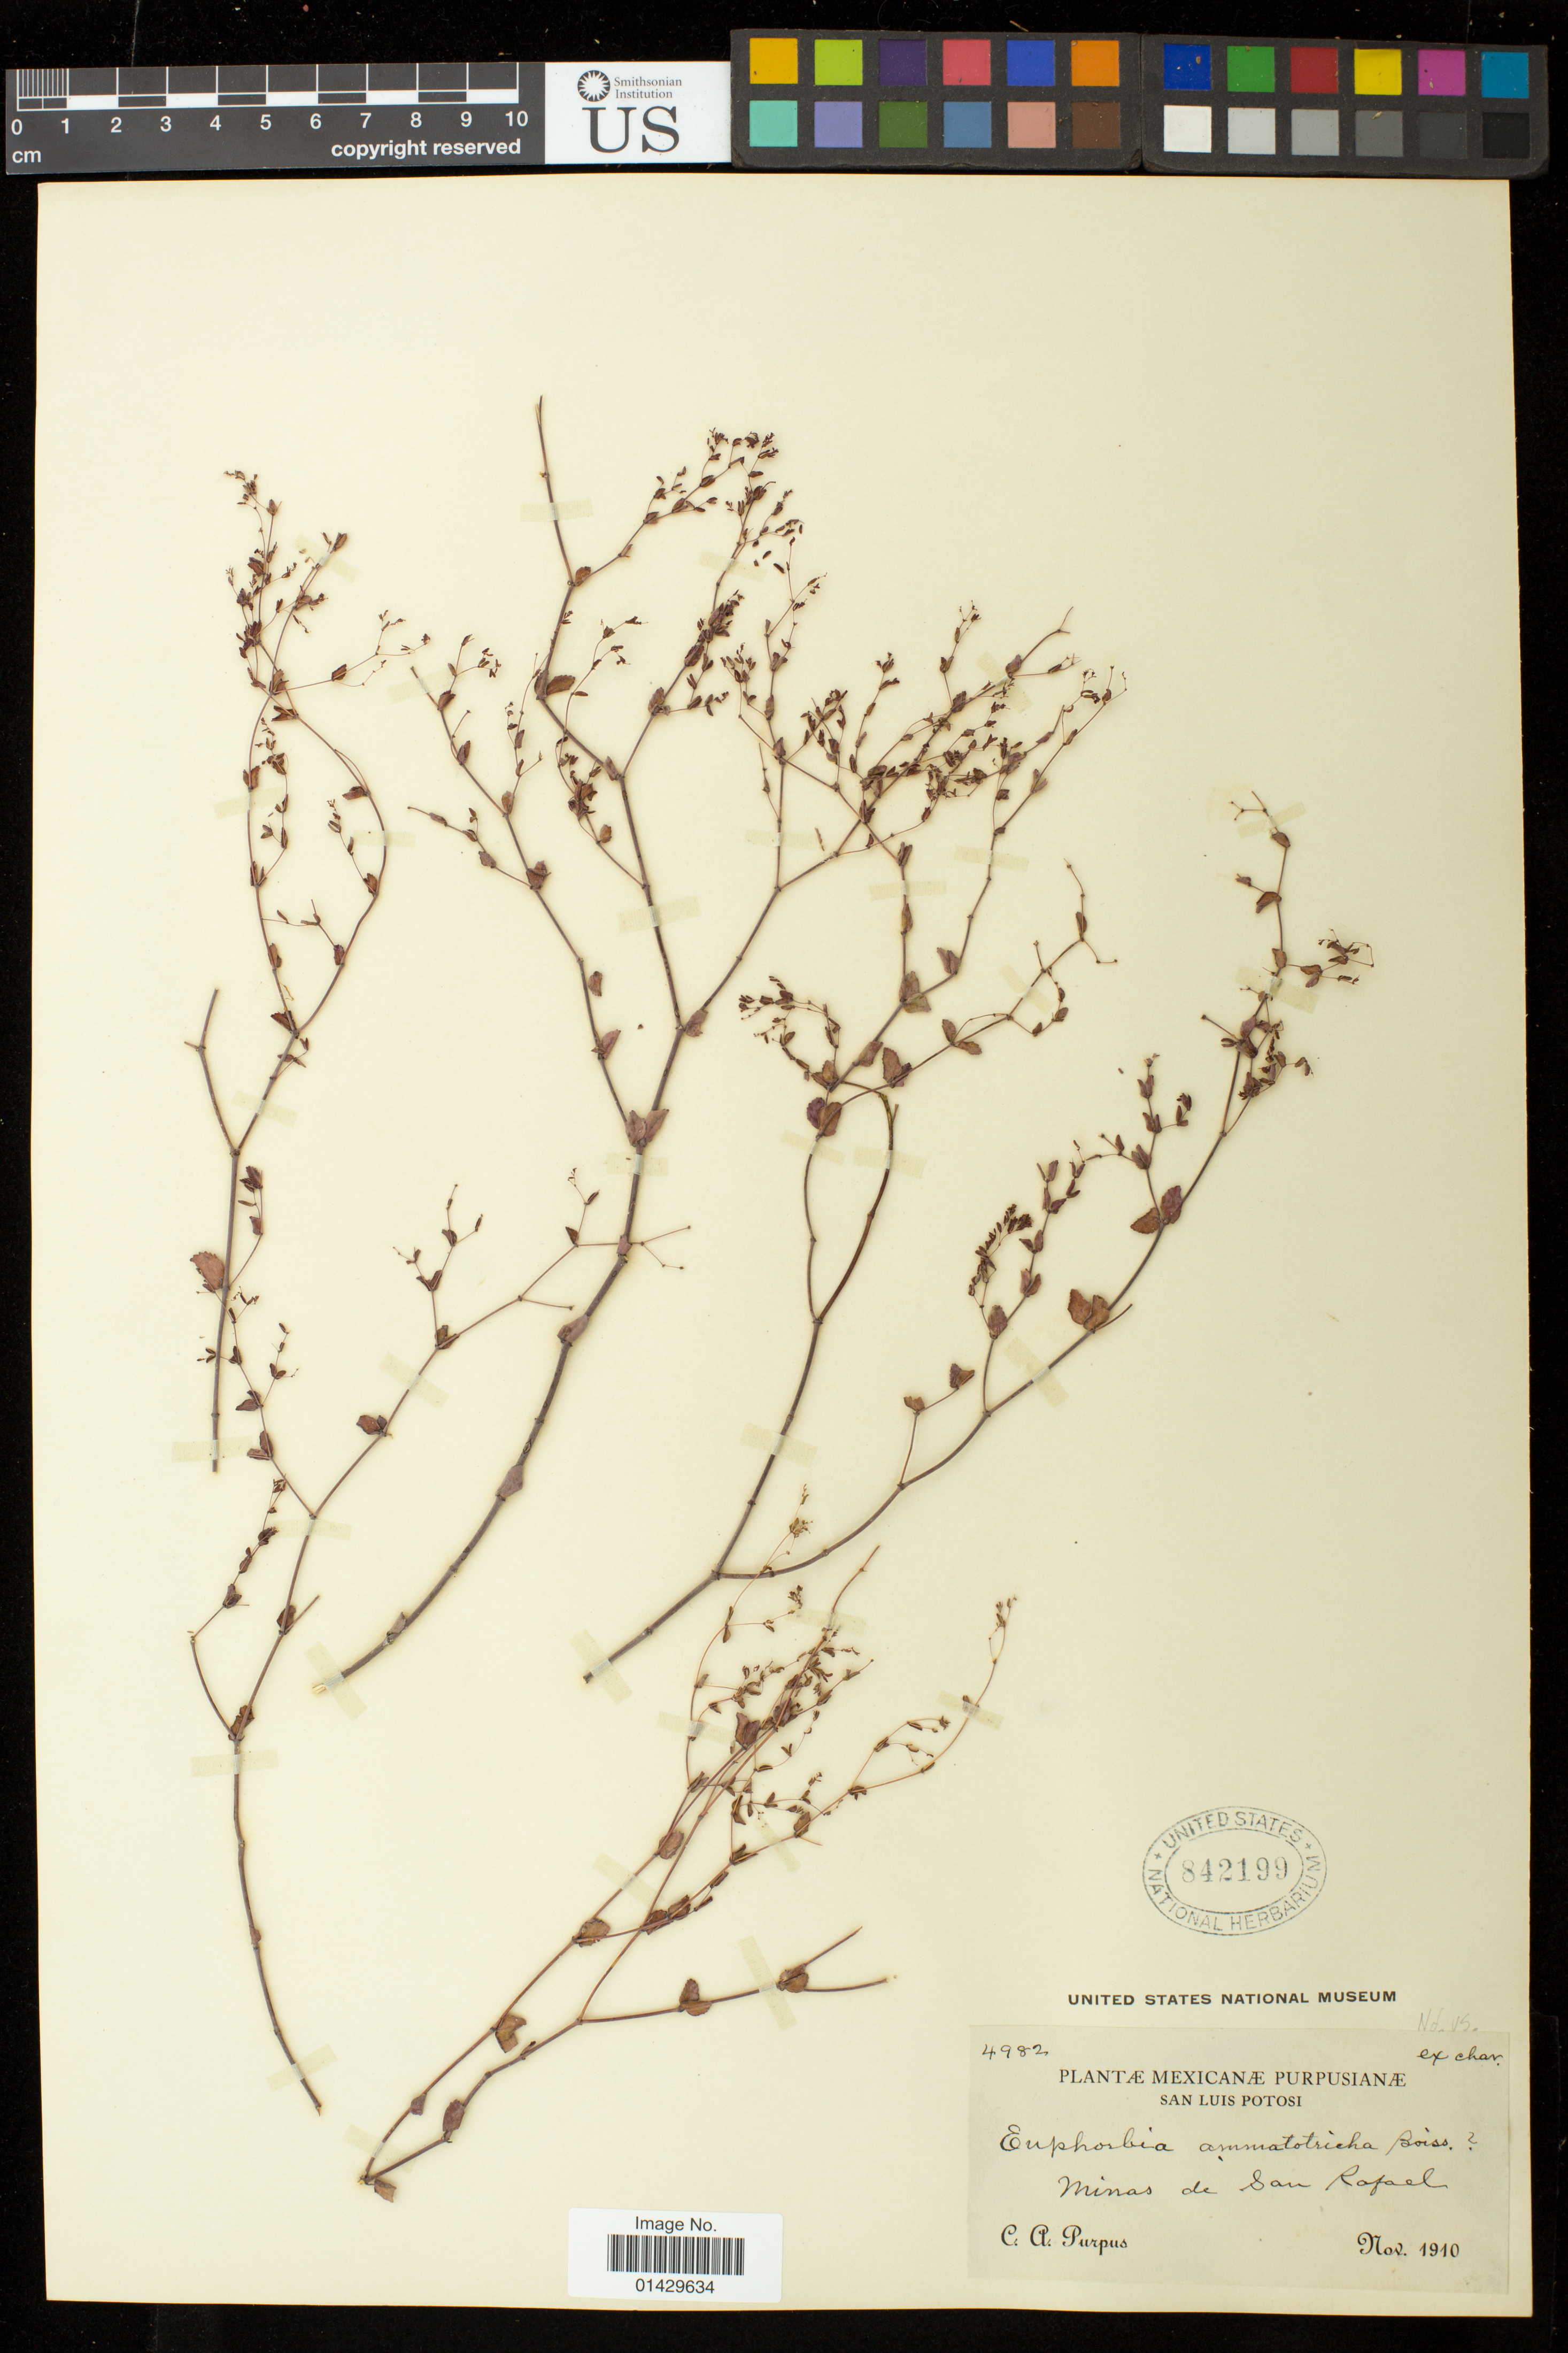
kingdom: Plantae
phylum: Tracheophyta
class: Magnoliopsida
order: Malpighiales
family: Euphorbiaceae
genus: Euphorbia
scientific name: Euphorbia ammatotricha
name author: Boiss.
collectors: C. A. Purpus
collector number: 4982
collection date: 1910-11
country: Mexico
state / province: San Luis Potosí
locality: Minas de San Rafael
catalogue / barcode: US 842199